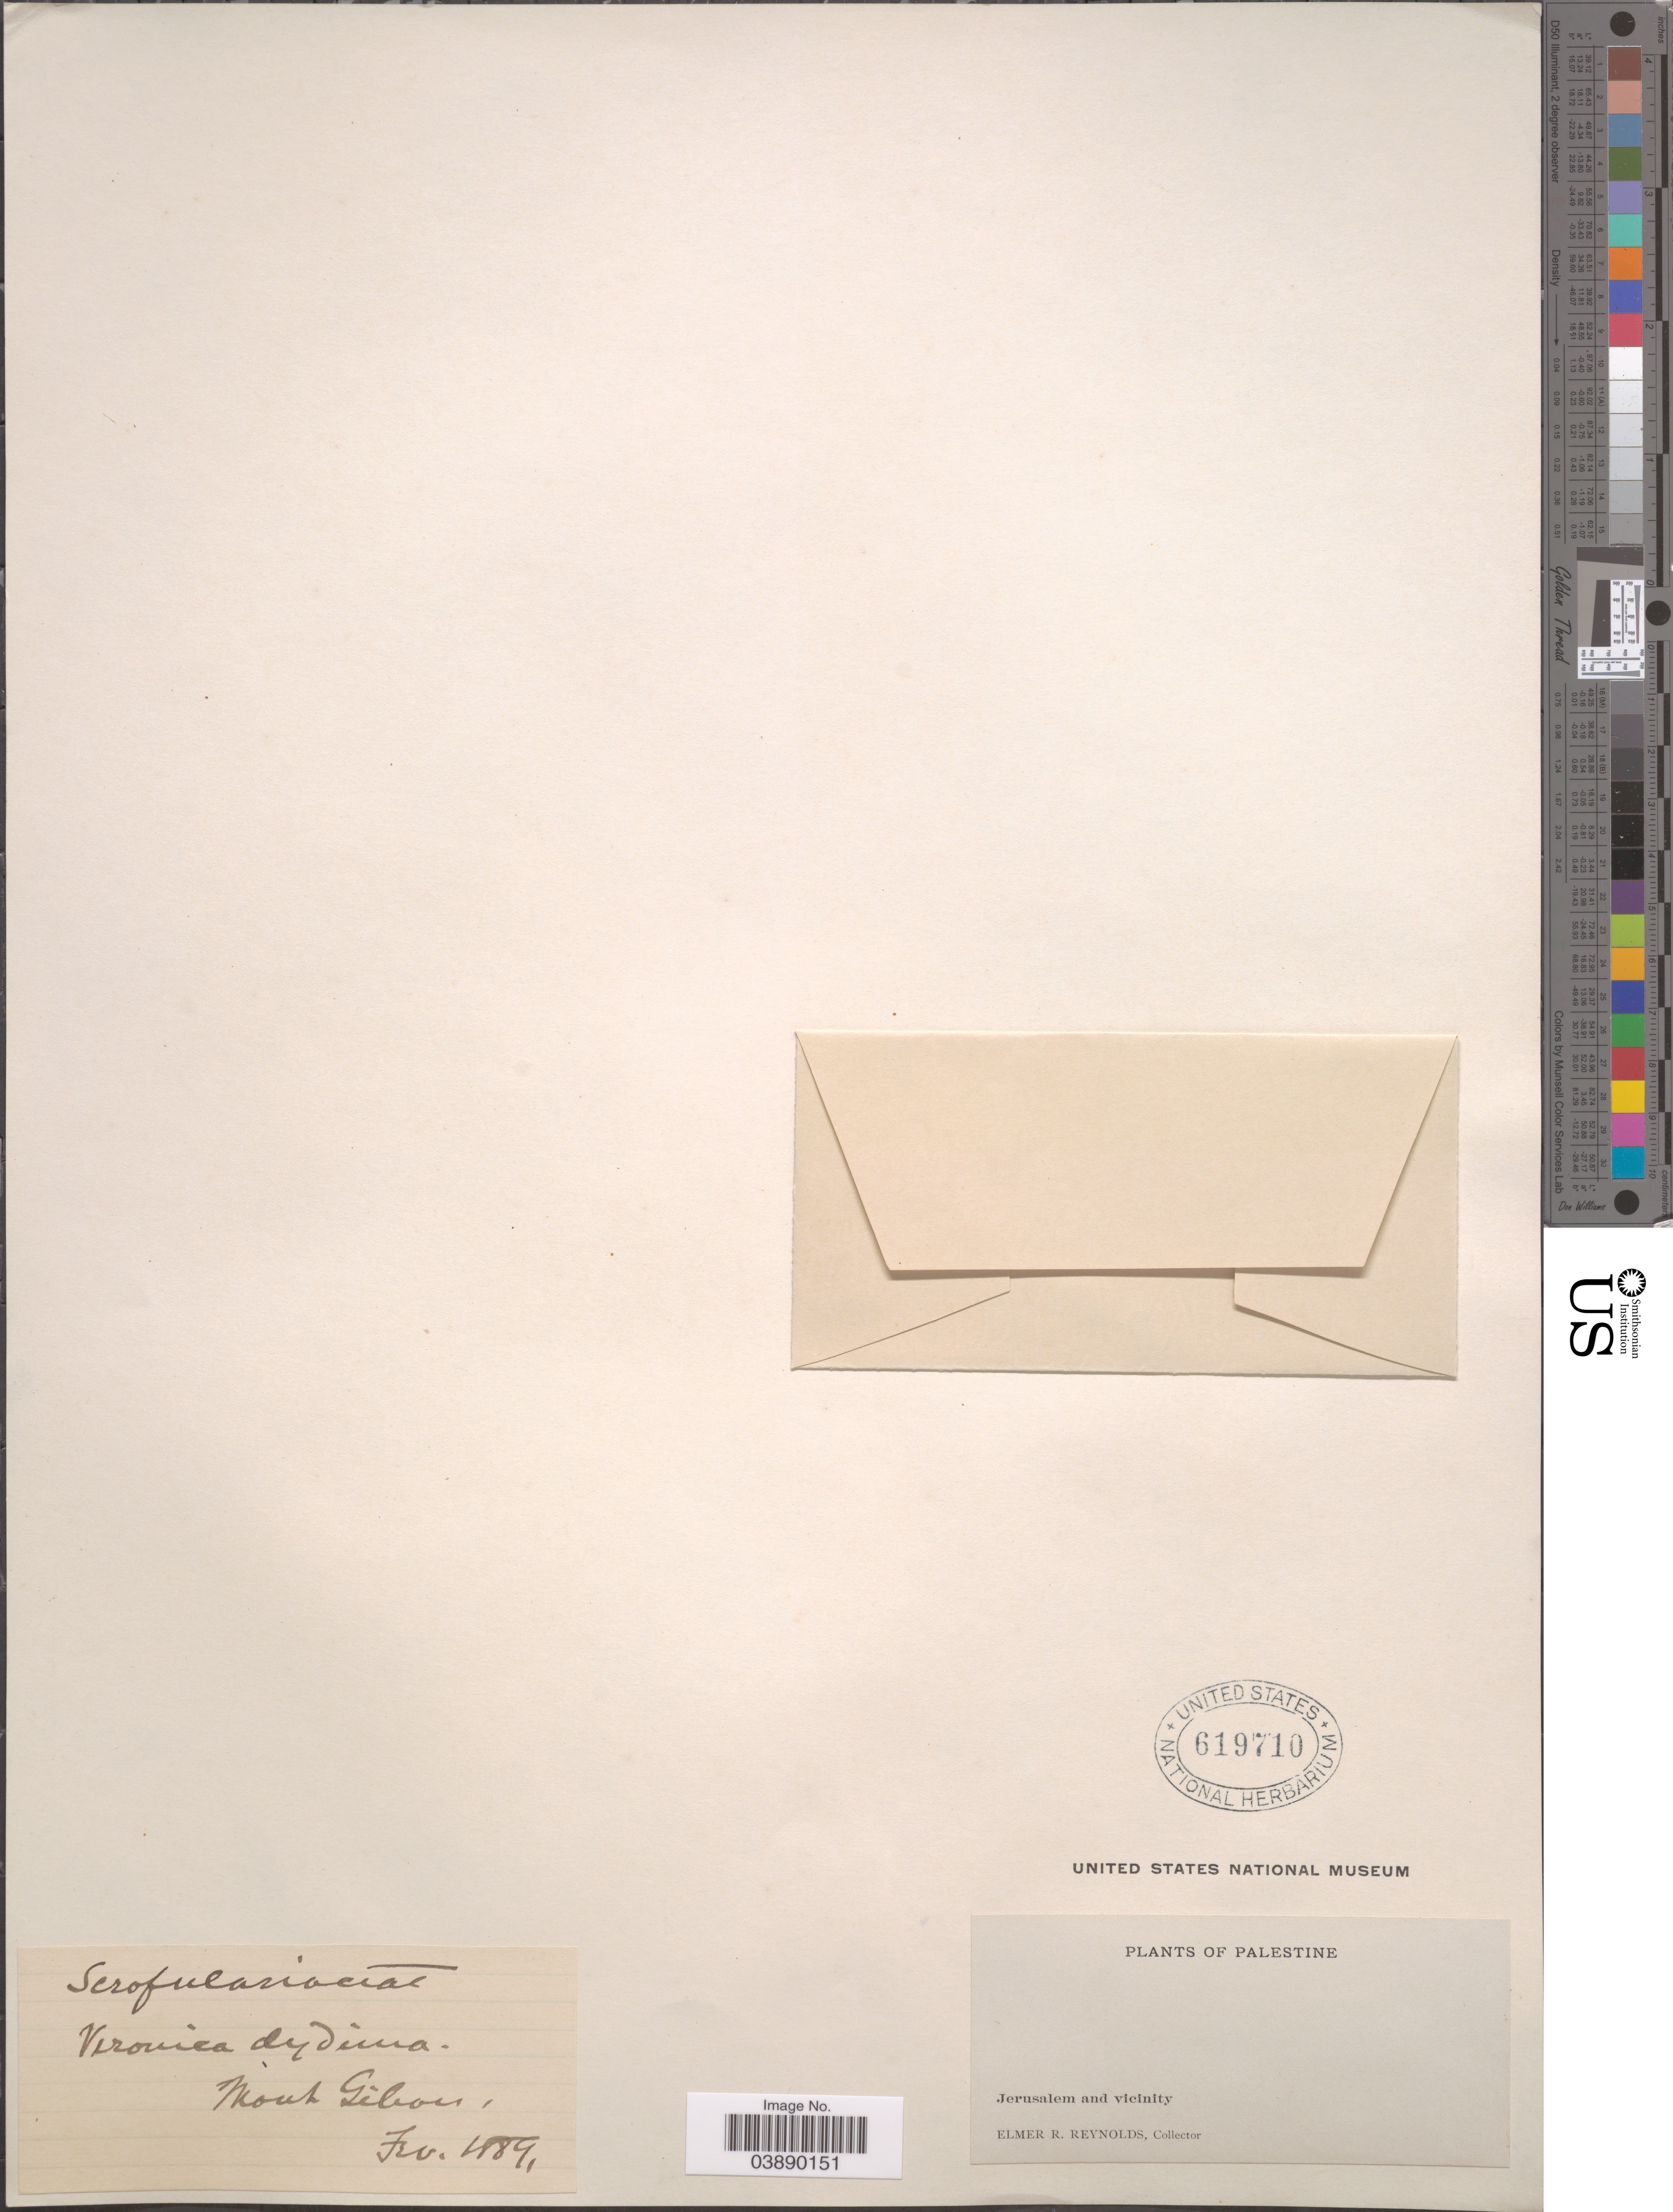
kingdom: Plantae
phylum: Tracheophyta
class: Magnoliopsida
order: Lamiales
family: Plantaginaceae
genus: Veronica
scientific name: Veronica didyma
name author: Ten.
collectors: E. Reynolds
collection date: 1889-02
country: Israel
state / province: Jerusalem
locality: Mont Gibon. Palestine. Jerusalem and vicinity.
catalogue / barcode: US 619710